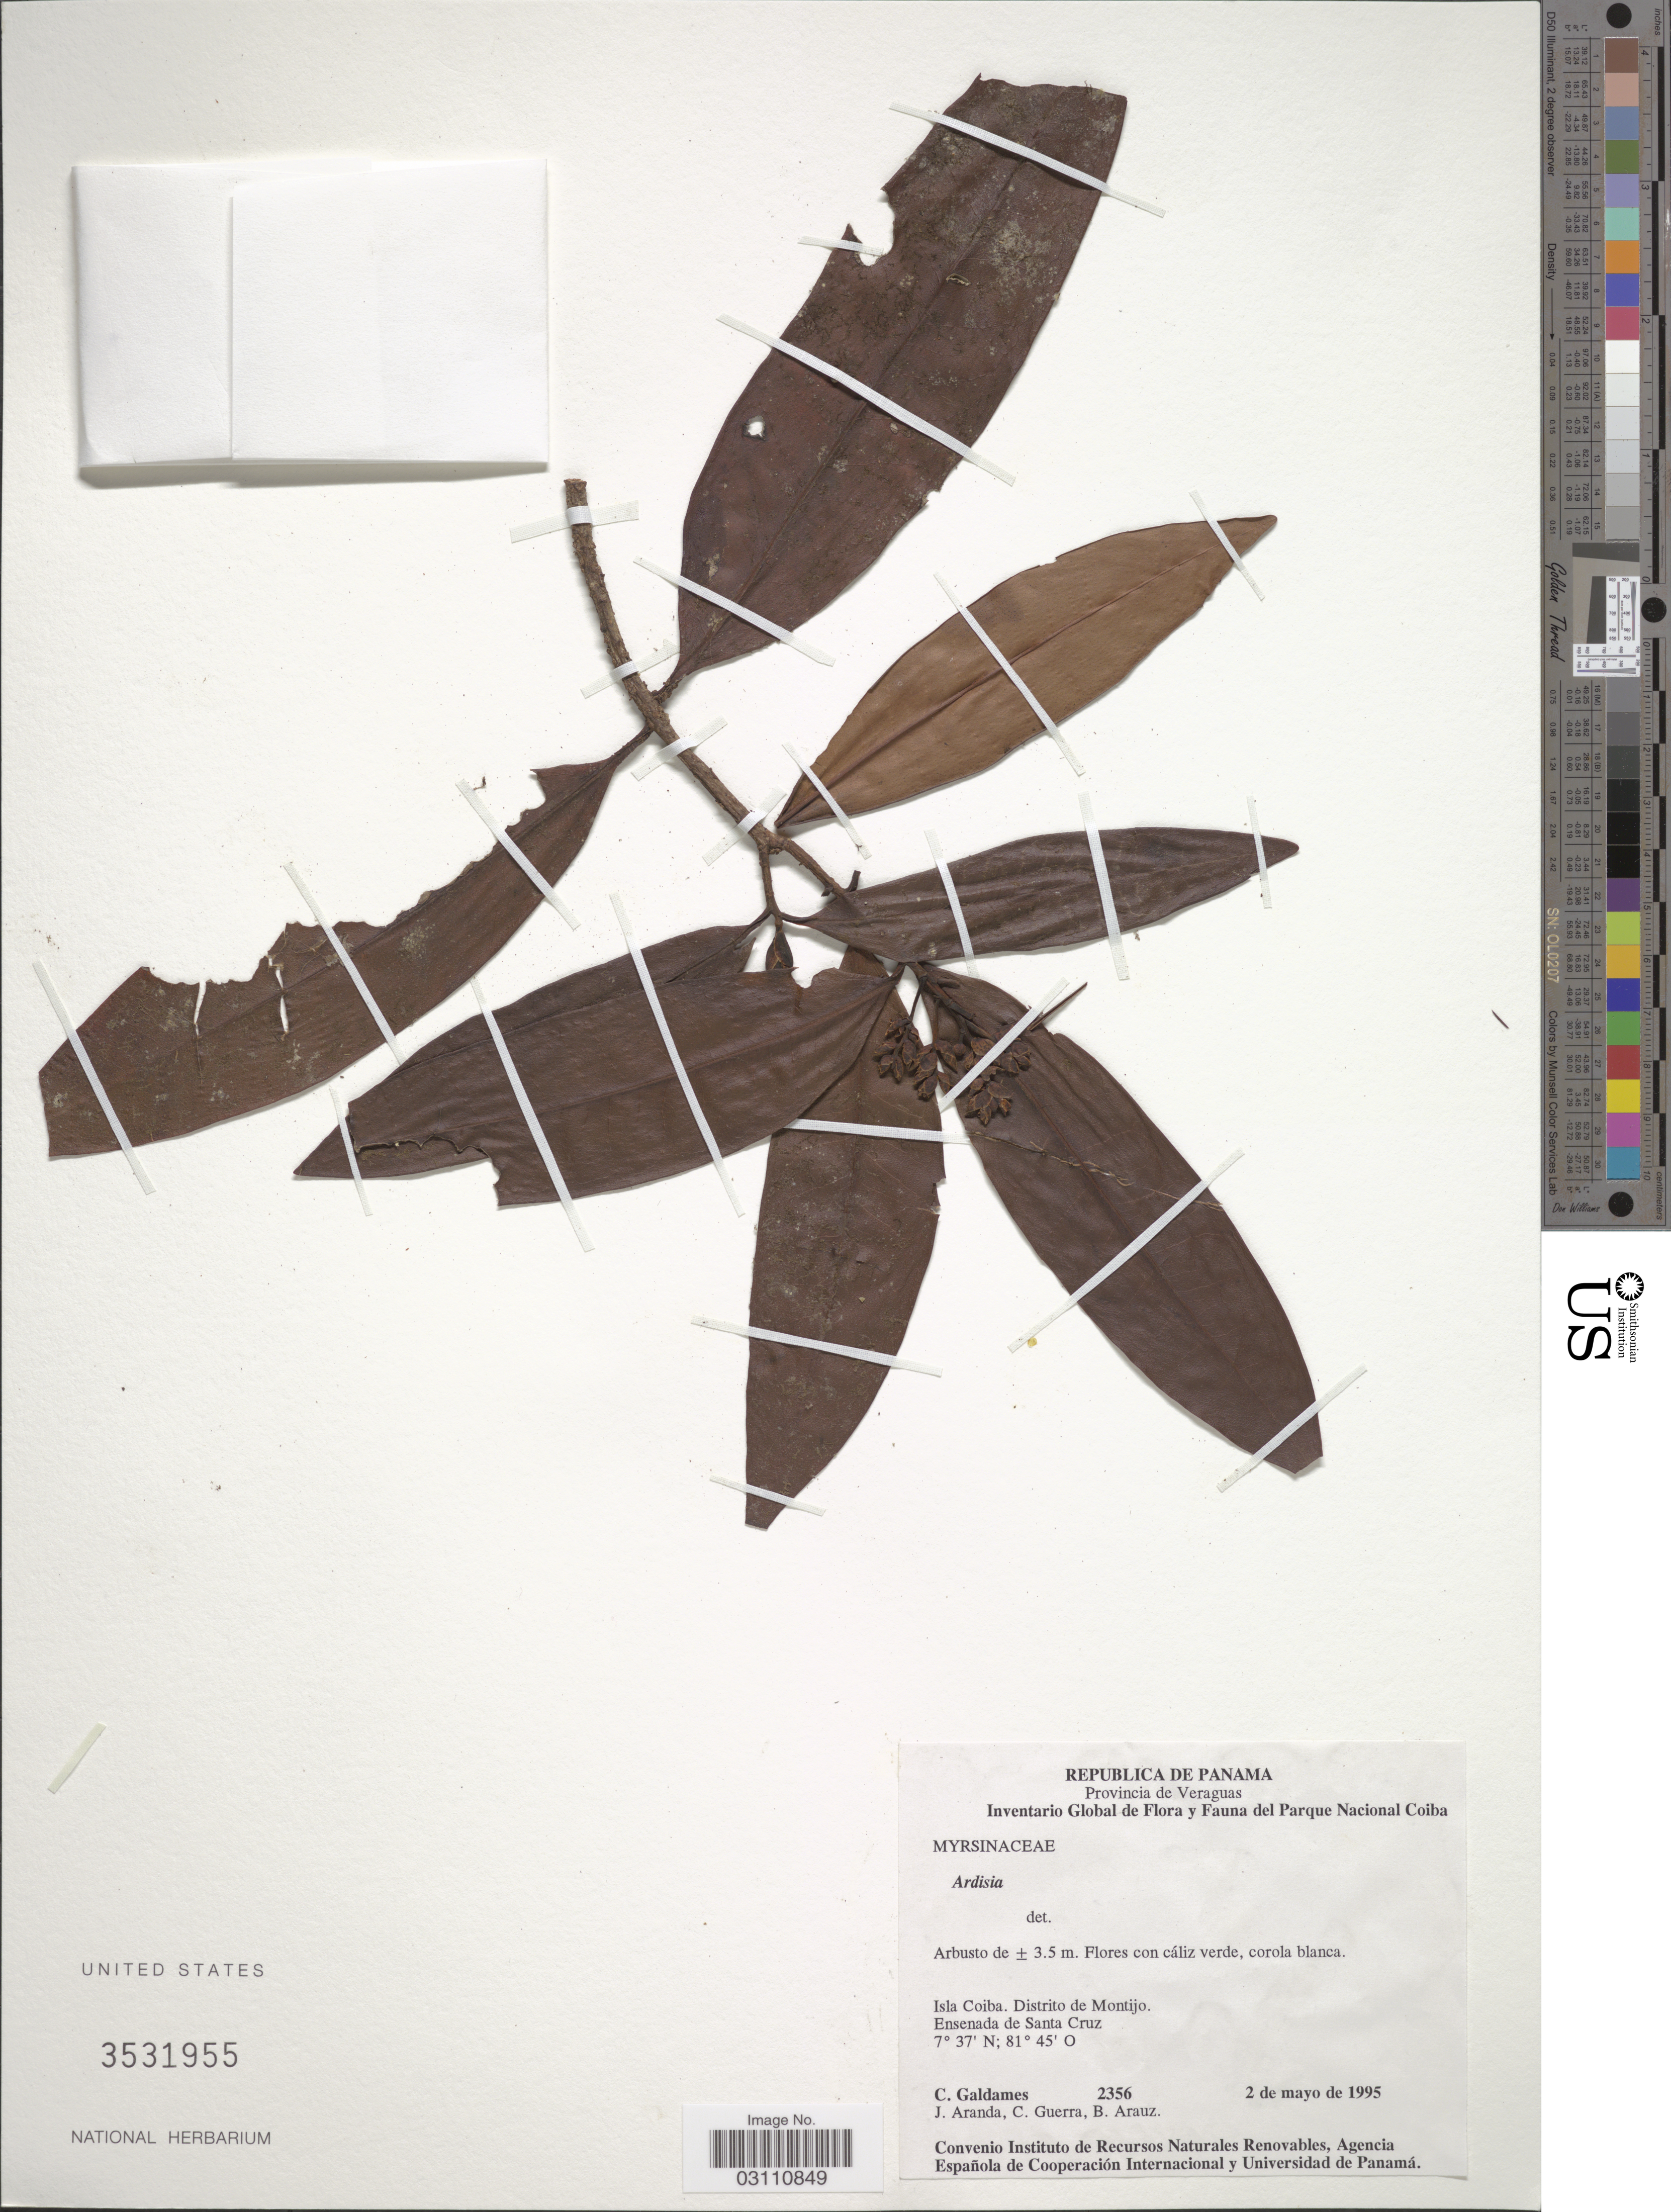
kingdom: Plantae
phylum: Tracheophyta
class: Magnoliopsida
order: Ericales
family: Primulaceae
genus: Ardisia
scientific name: Ardisia sp.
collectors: C. Galdames, J. Aranda, C. Guerra & B. Araúz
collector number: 2356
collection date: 1995-05-02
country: Panama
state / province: Veraguas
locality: Isla Coiba. Distrito de Montijo. Ensenada de Santa Cruz.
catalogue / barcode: US 3531955